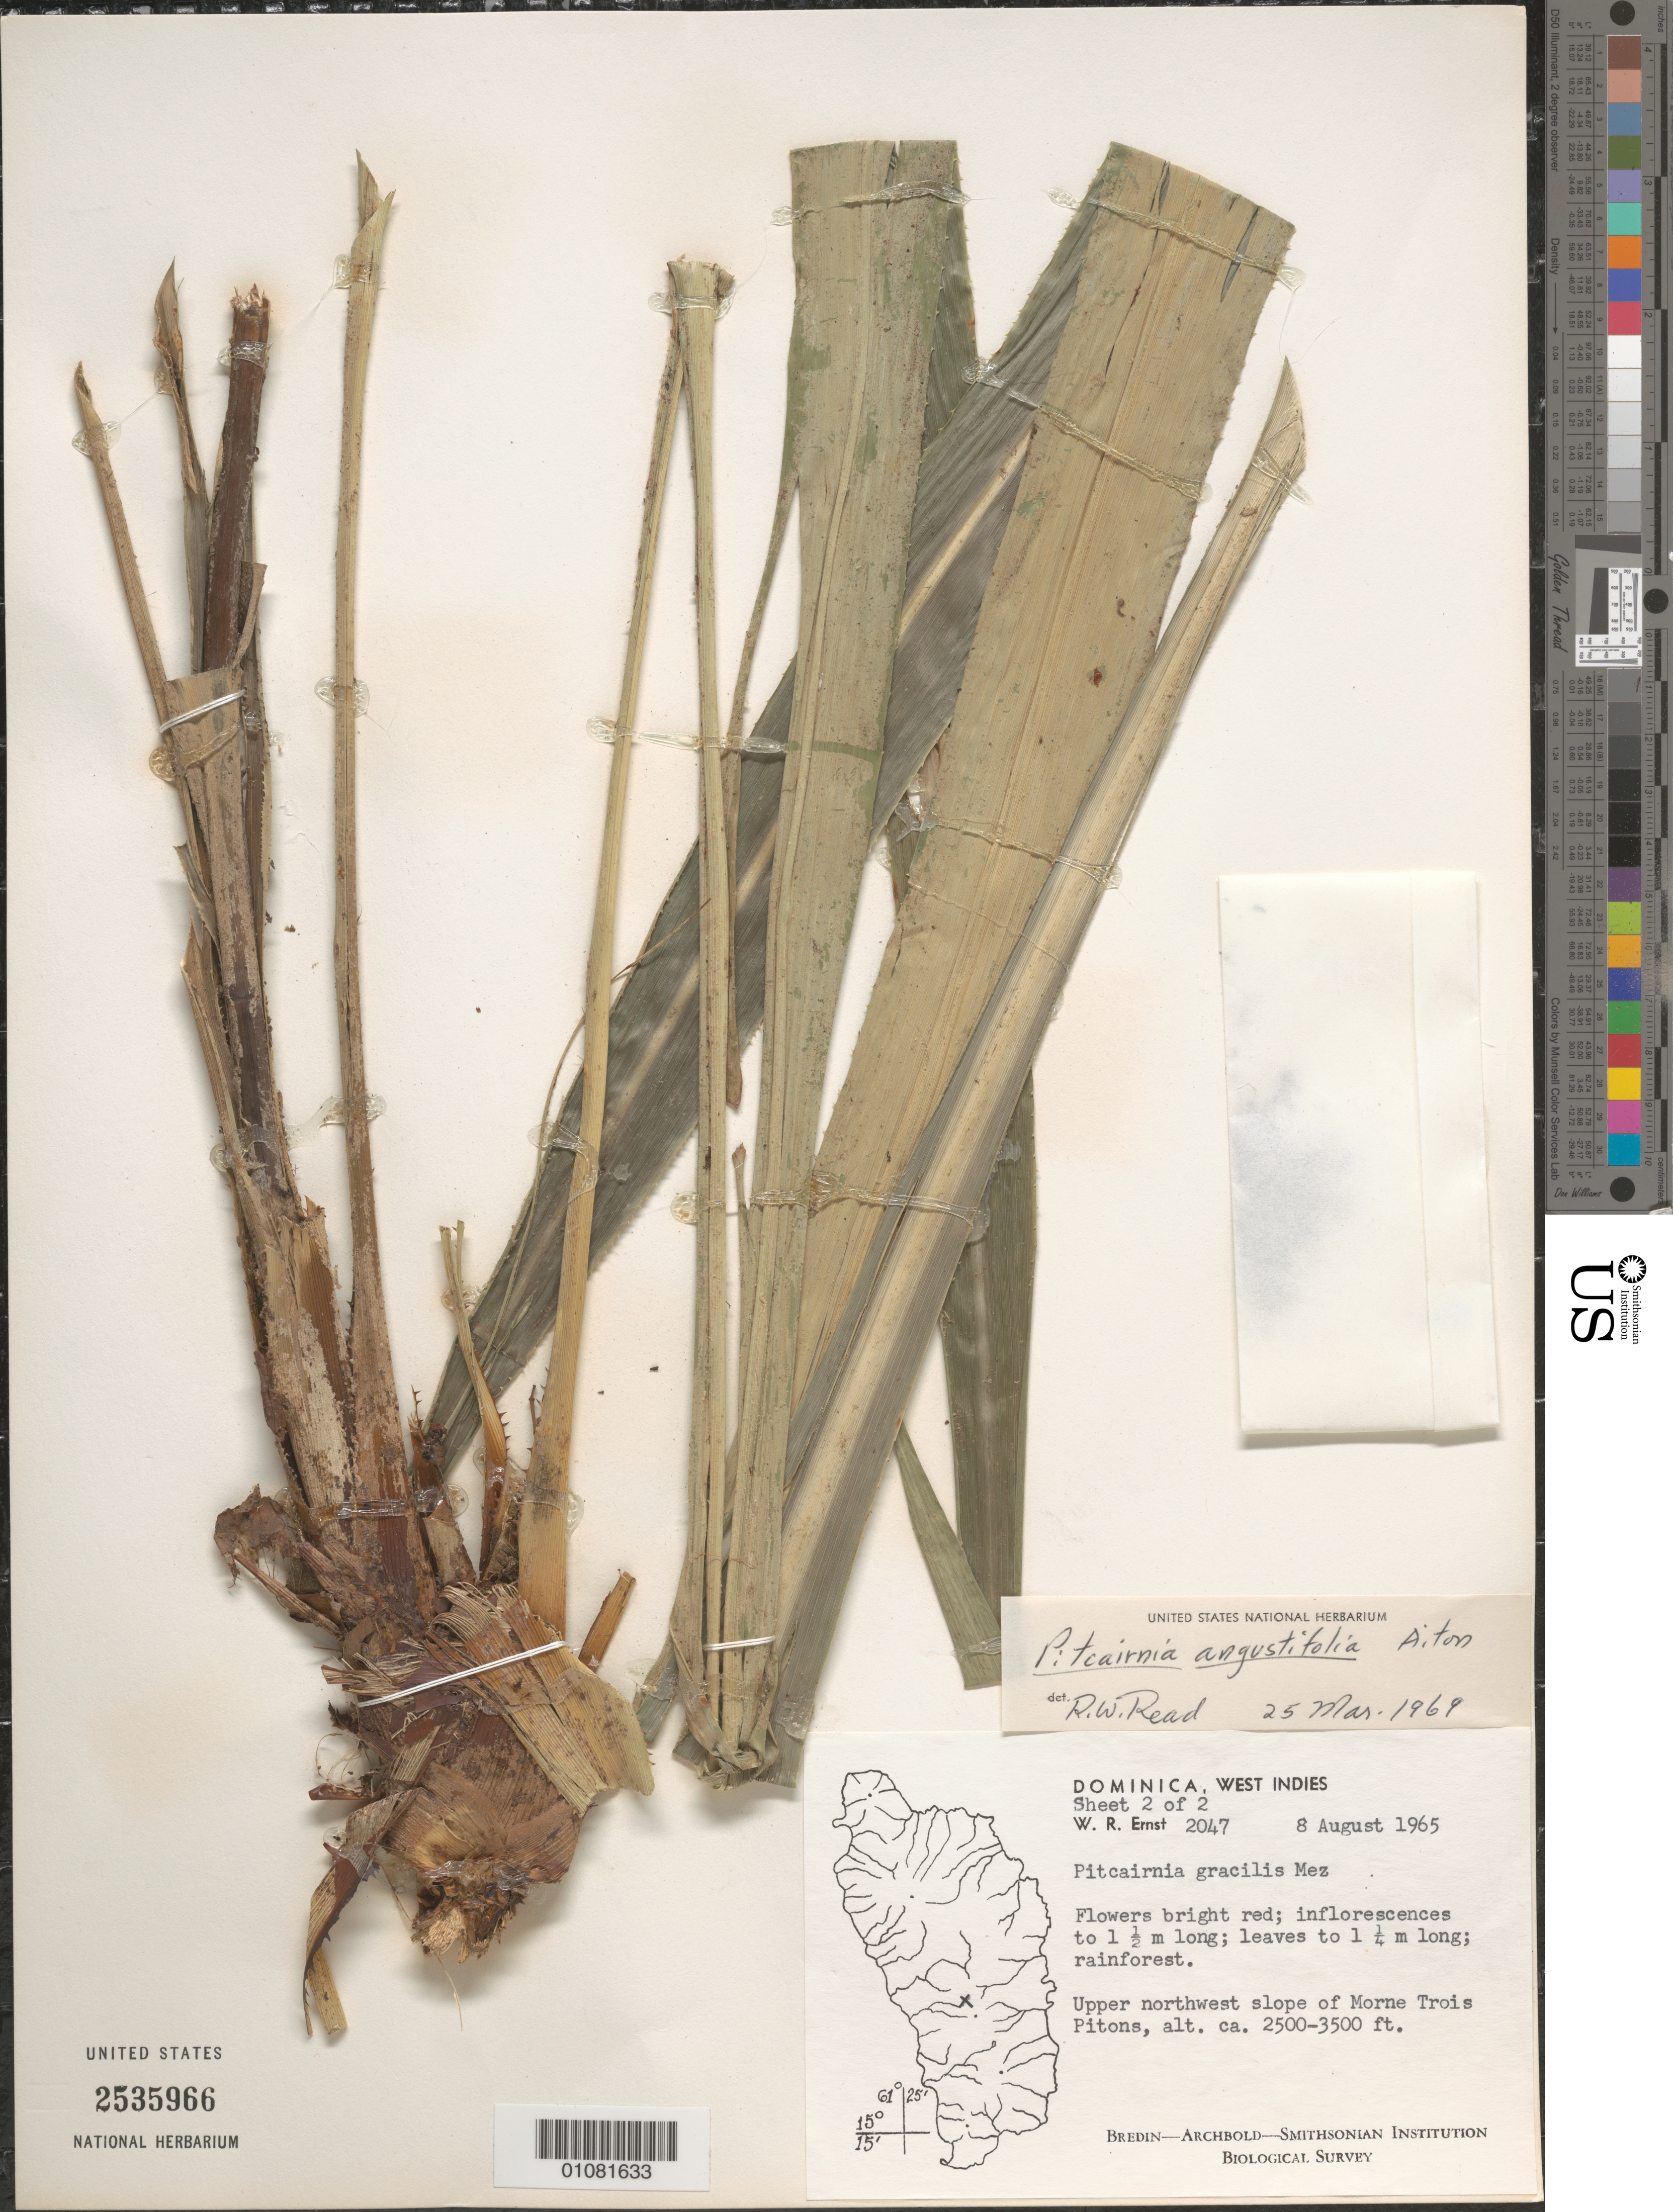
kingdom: Plantae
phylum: Tracheophyta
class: Liliopsida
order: Poales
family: Bromeliaceae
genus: Pitcairnia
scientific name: Pitcairnia angustifolia var. angustifolia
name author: Sol. ex Aiton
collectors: W. R. Ernst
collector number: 2047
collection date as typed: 08 Aug 1965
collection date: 1965-08-08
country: Dominica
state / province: St. Paul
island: Dominica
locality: Upper NW slope of Morne Trois Pitons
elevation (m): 762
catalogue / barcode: US 2535966